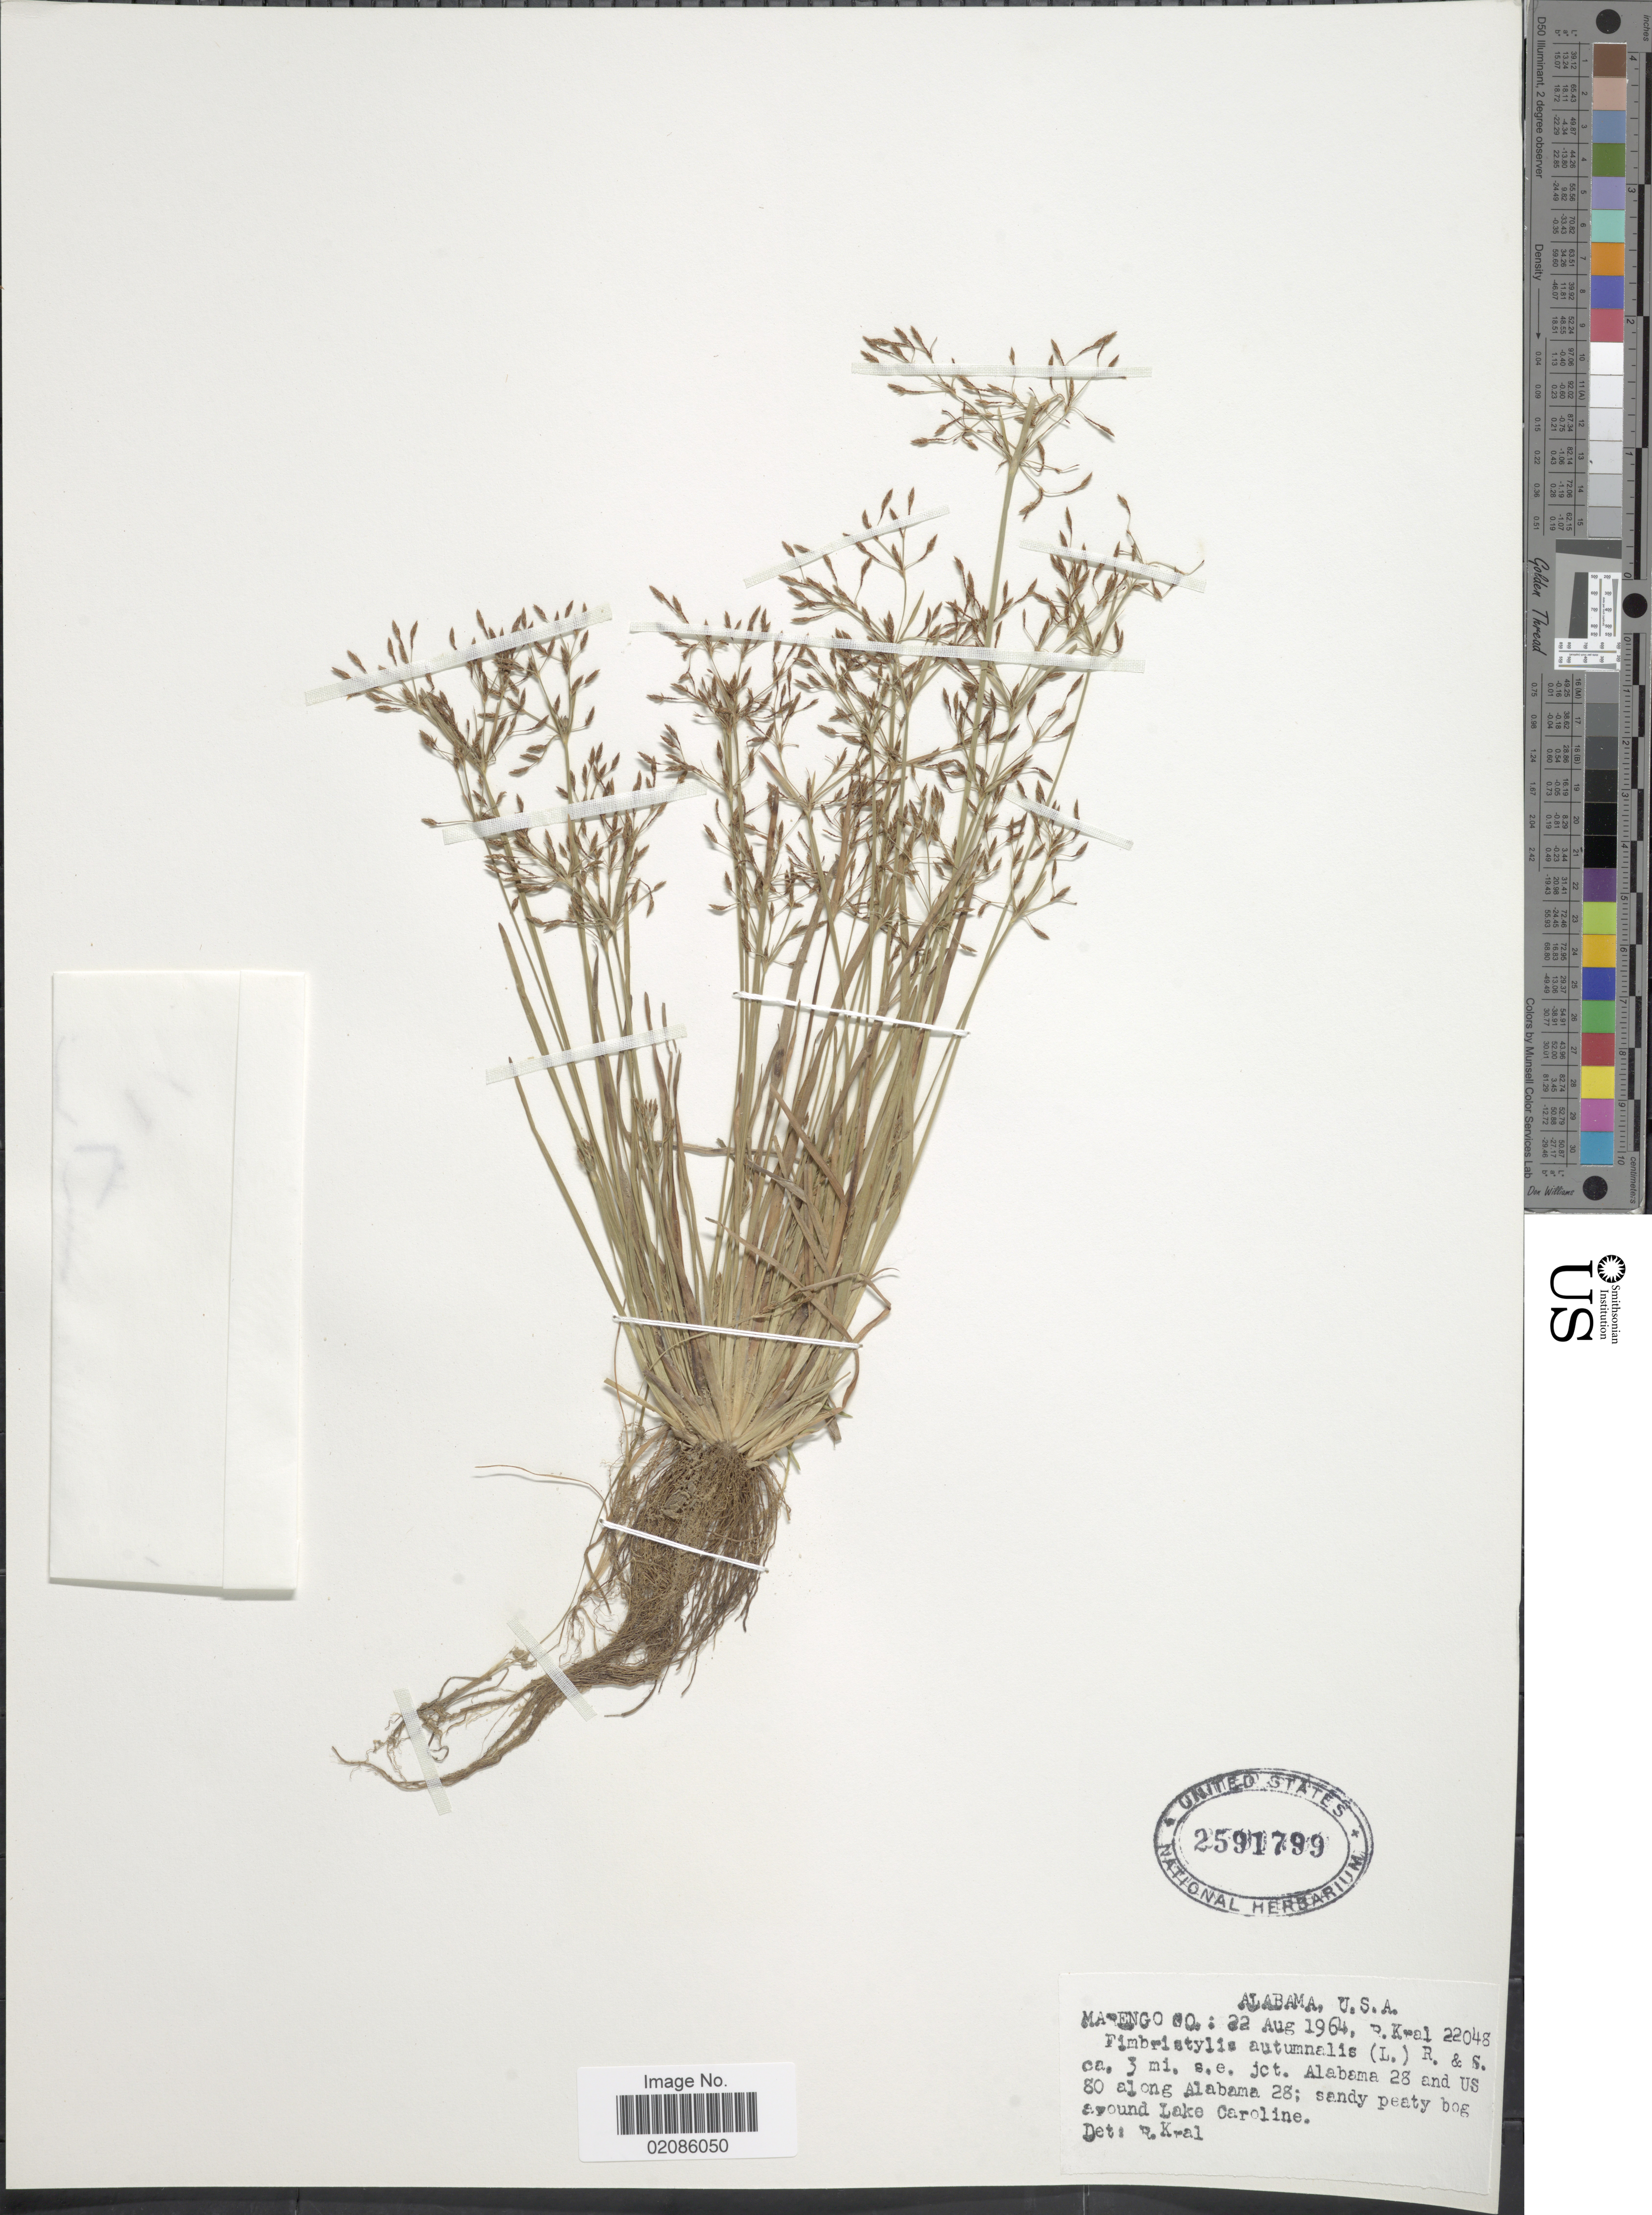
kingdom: Plantae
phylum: Tracheophyta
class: Liliopsida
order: Poales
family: Cyperaceae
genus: Fimbristylis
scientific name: Fimbristylis autumnalis (L.) Roem. & Schult.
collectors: R. Kral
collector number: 22048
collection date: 1964-08-22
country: United States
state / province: Alabama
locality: Marengo Co. Ca. 3 mi. s.e. jct. Alabama 28 and US 80 along Alabama 28; sandy peaty bog around Lake Caroline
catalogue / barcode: US 2591799